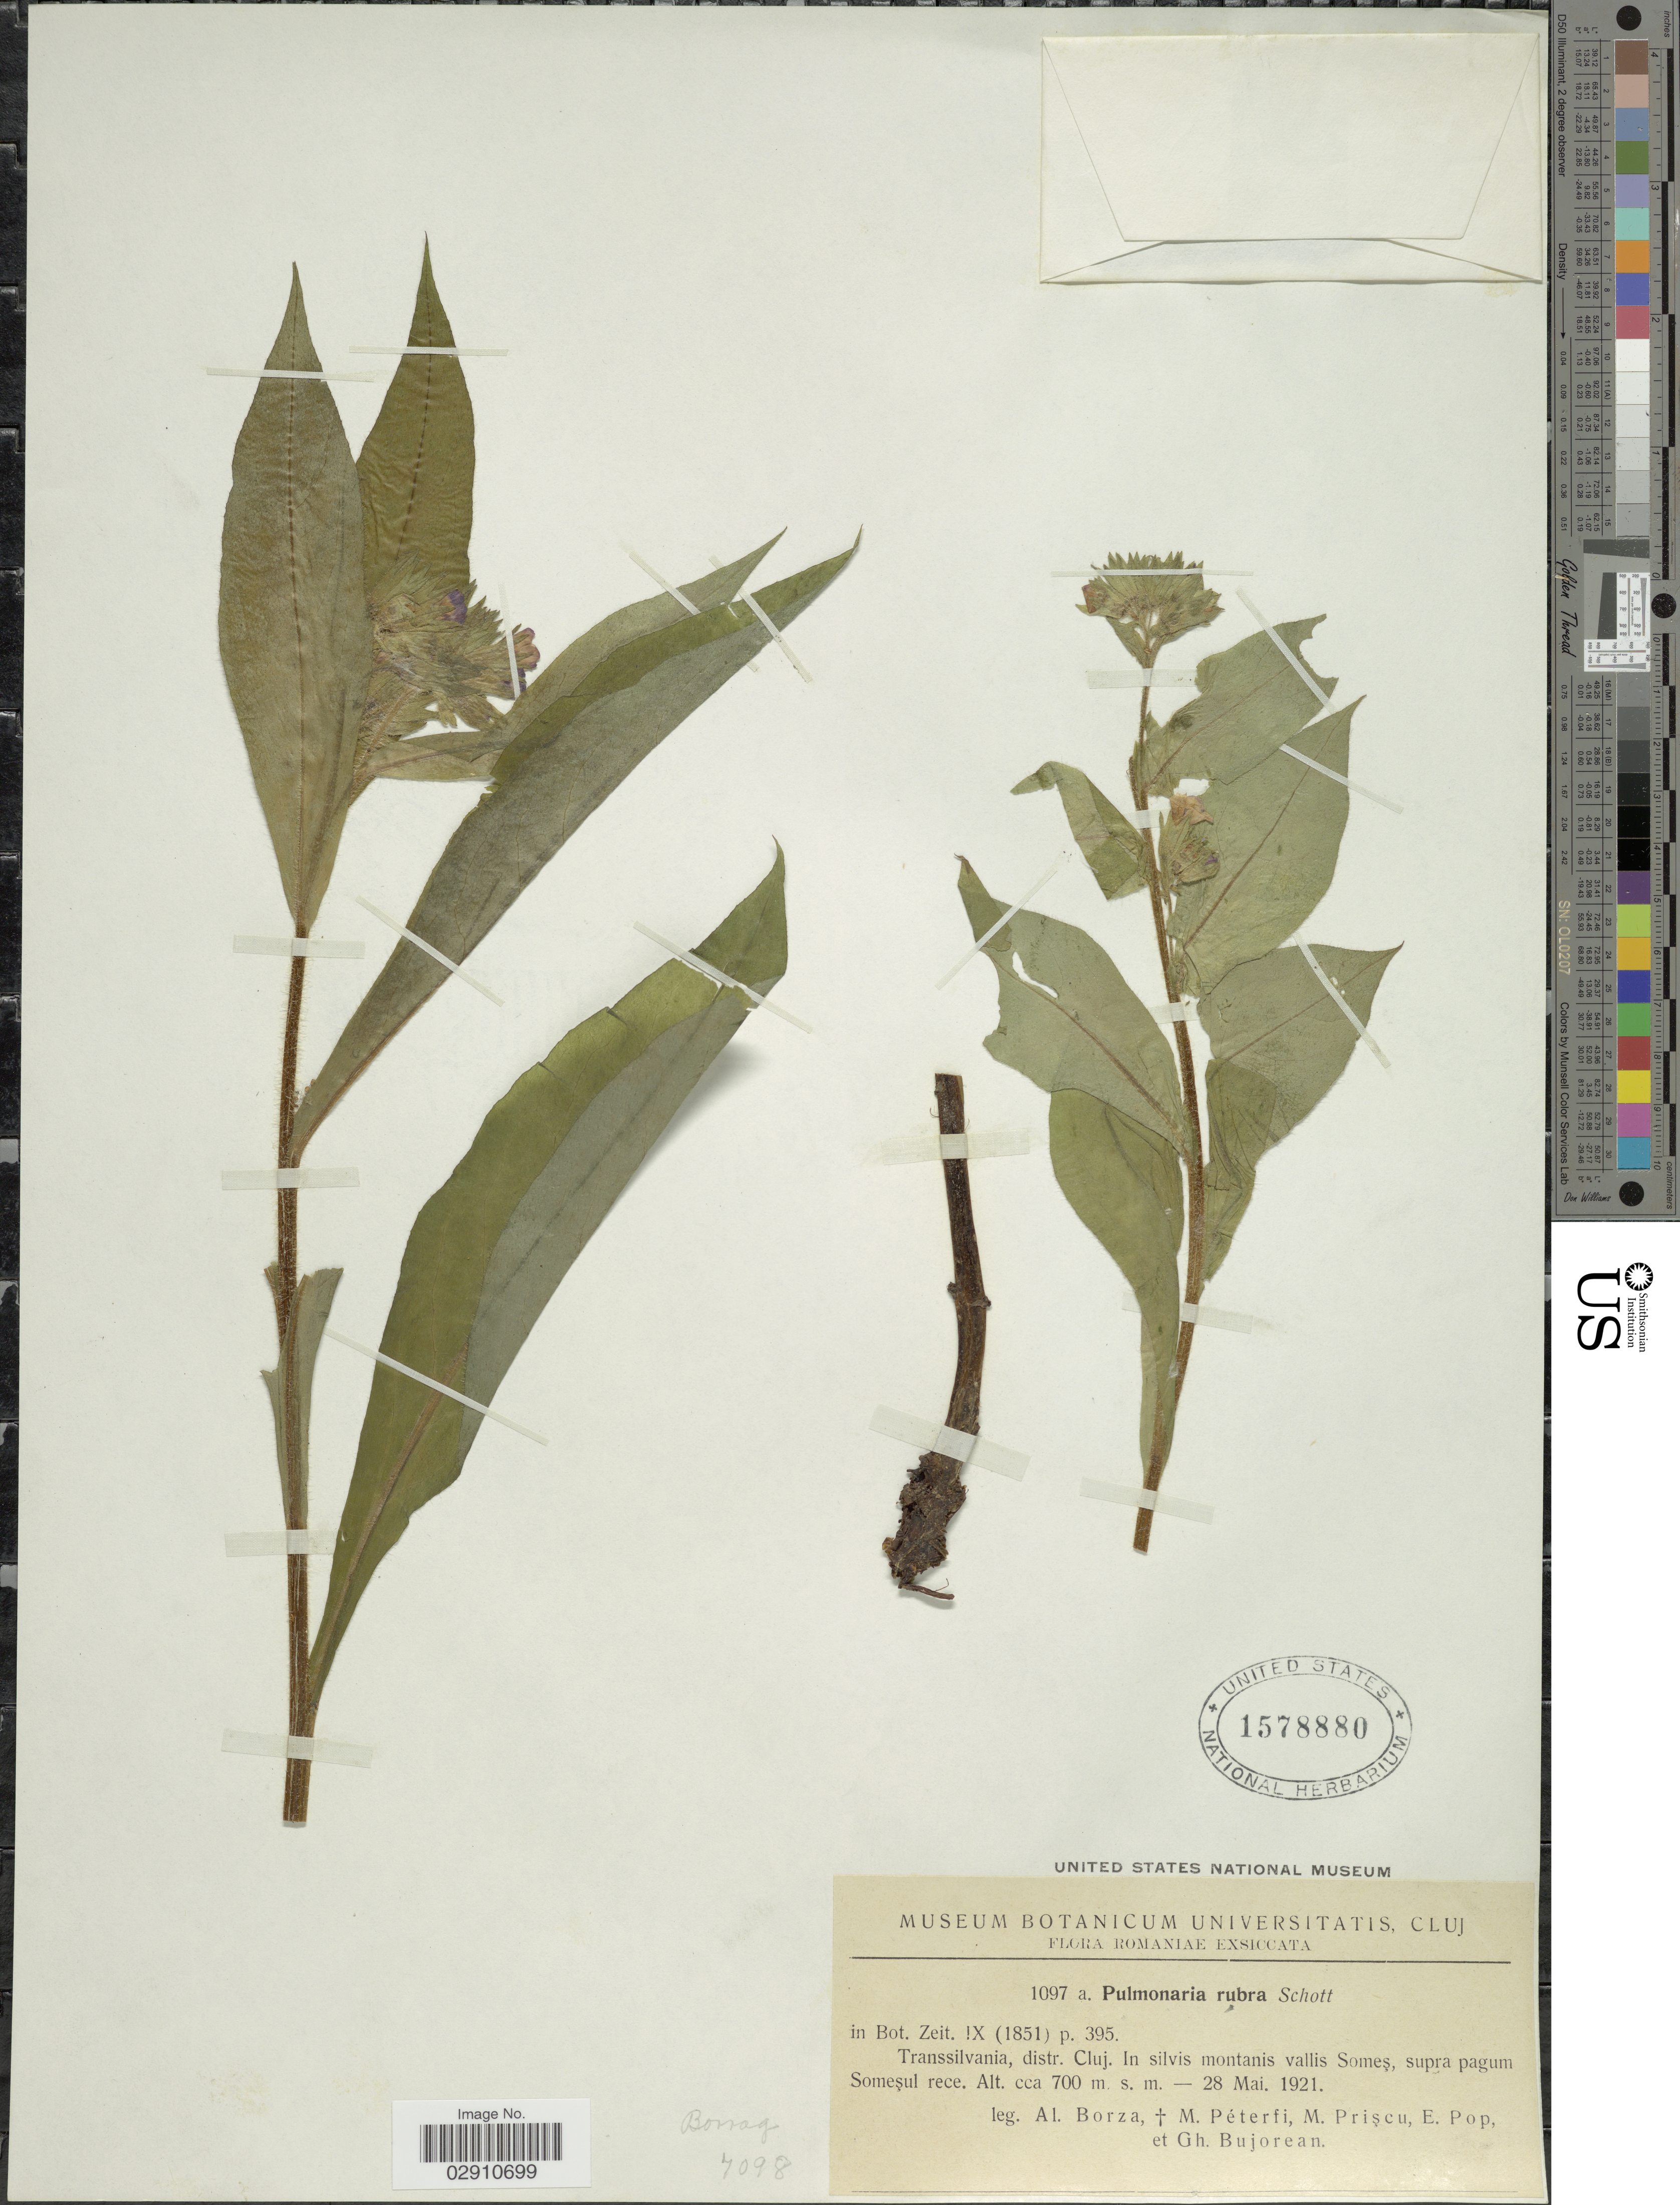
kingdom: Plantae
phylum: Tracheophyta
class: Magnoliopsida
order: Boraginales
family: Boraginaceae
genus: Pulmonaria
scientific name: Pulmonaria rubra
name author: Schott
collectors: A. Borza, M. Péterfi, M. Priscu, E. Pop & G. Bujorean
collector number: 1097a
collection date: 1921-05-28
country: Romania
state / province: Cluj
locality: Transsilvania, distr. Cluj. In silvis montanis vallis Somes, supra pagum Somesul.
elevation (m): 700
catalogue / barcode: US 1578880